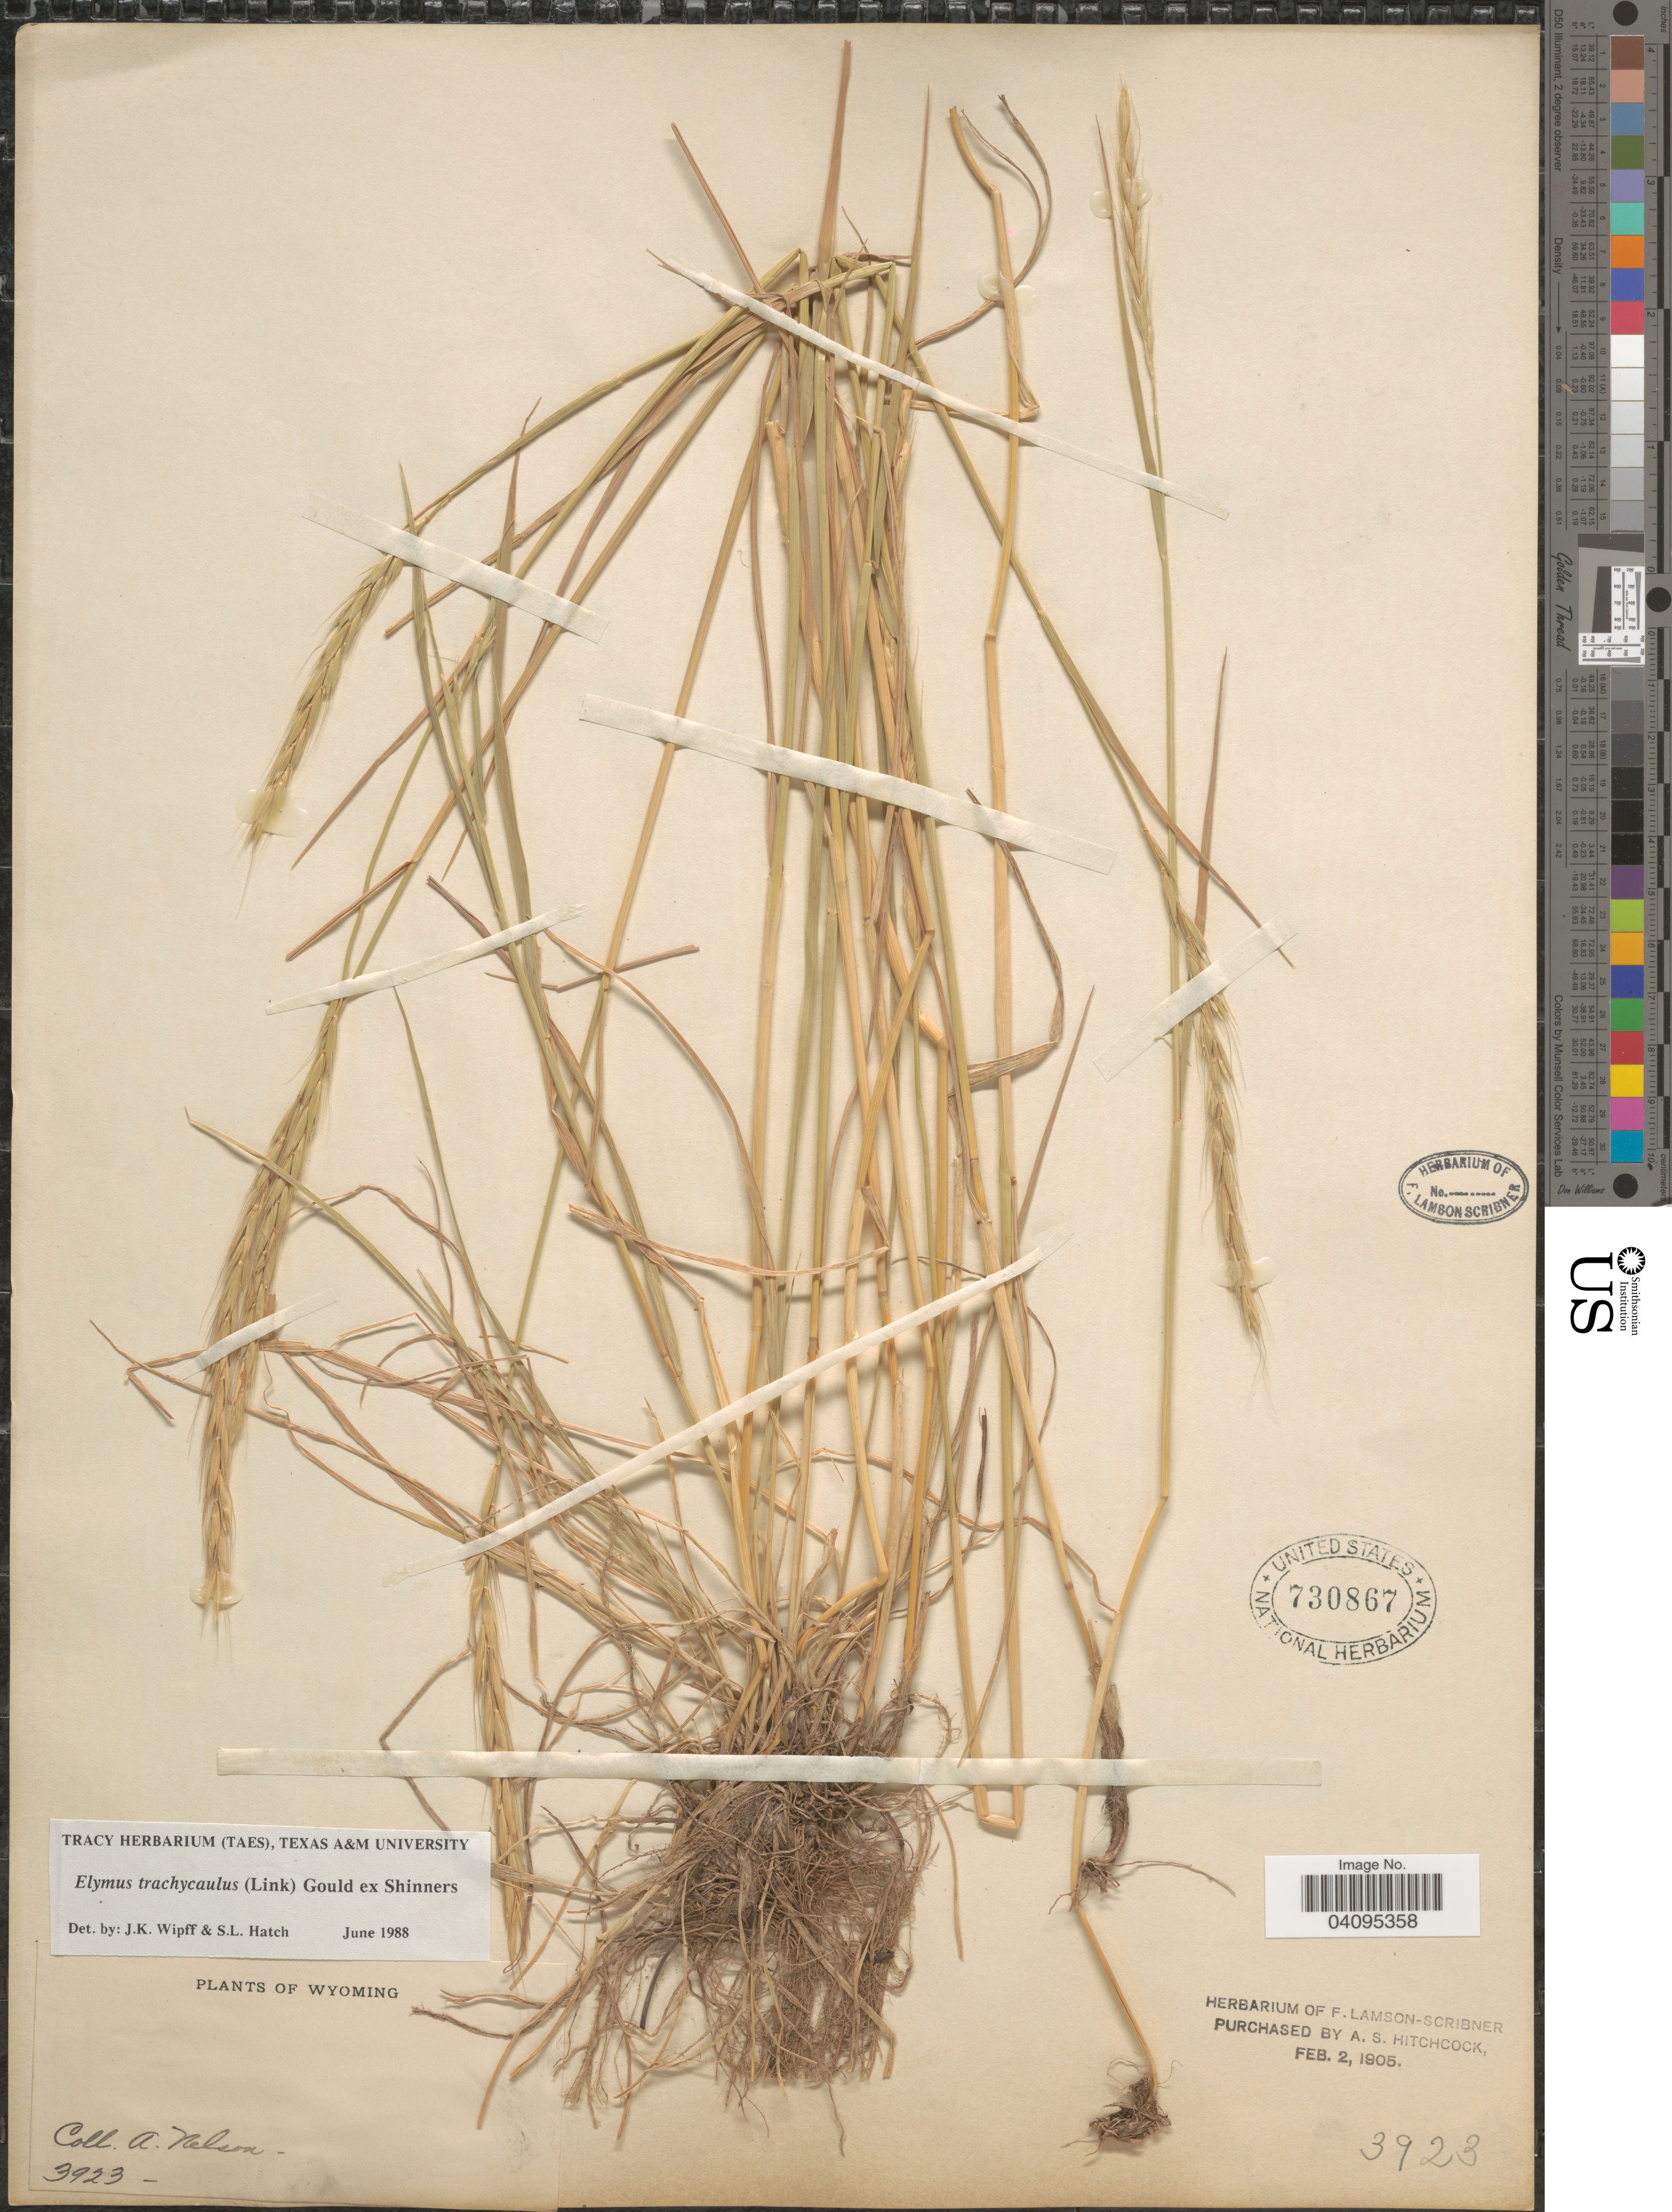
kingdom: Plantae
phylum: Tracheophyta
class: Liliopsida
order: Poales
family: Poaceae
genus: Elymus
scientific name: Elymus trachycaulus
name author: (Link) Gould ex Shinners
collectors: A. Nelson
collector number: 3923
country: United States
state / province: Wyoming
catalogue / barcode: US 730867